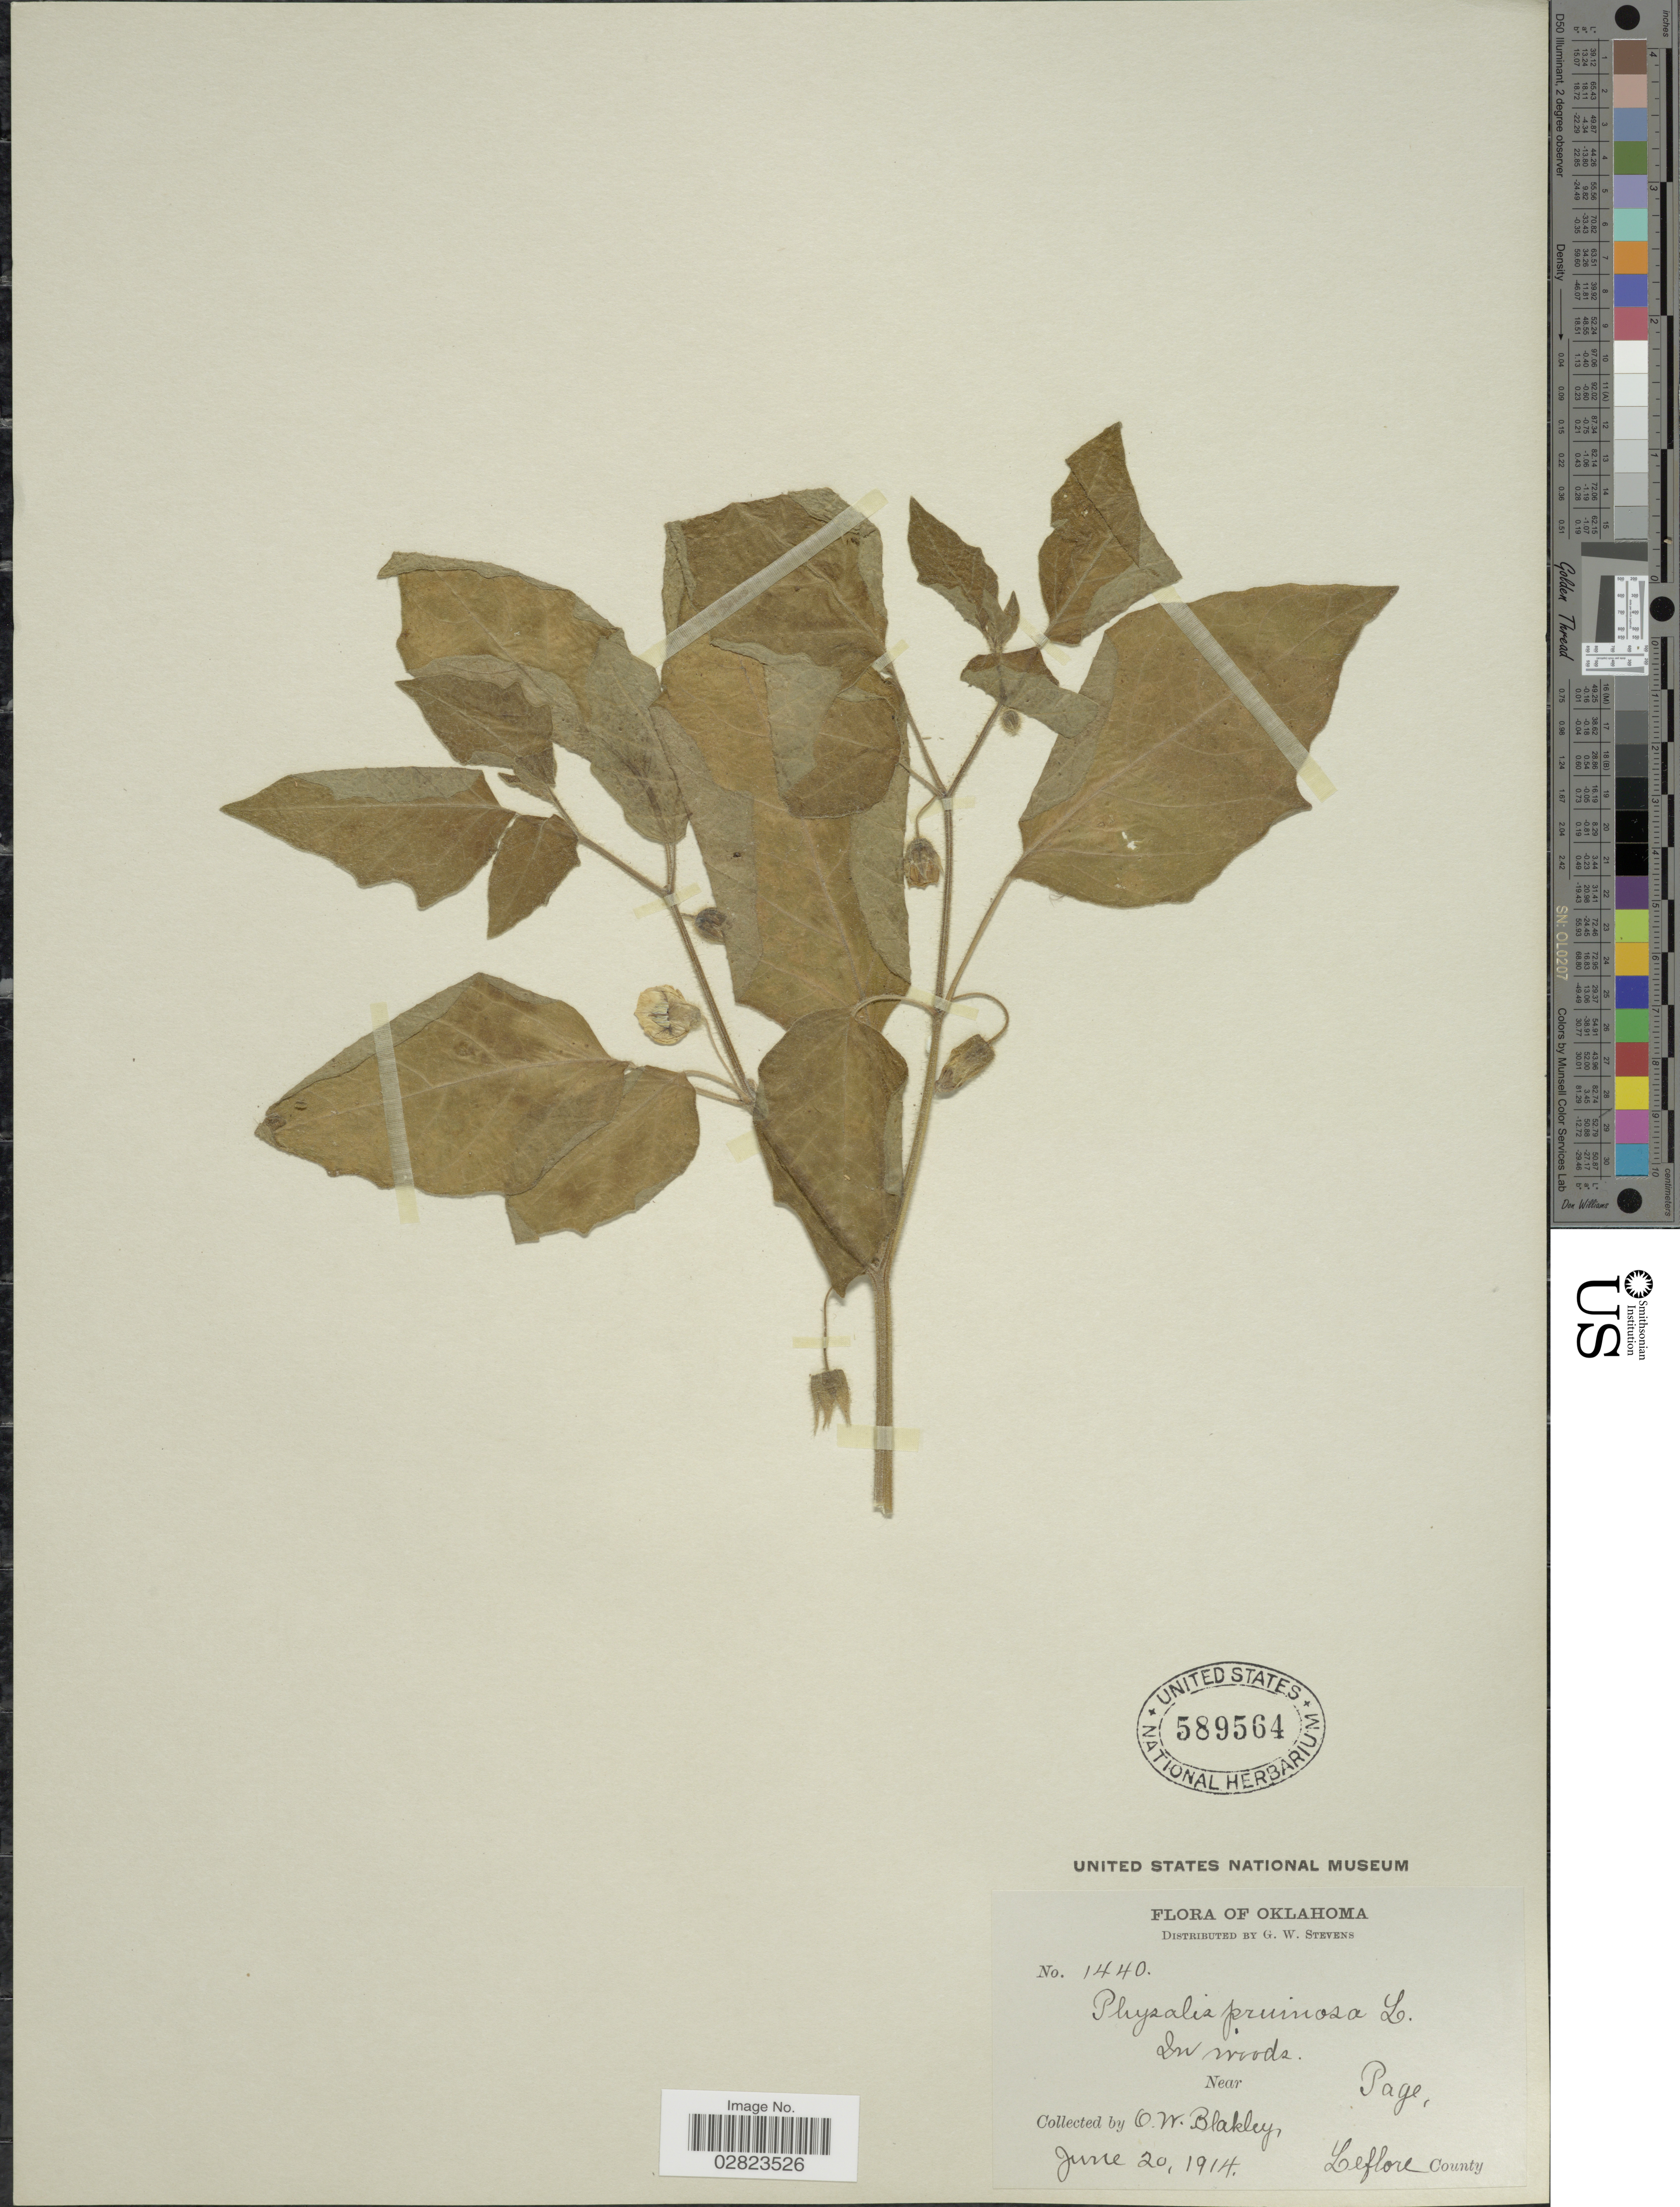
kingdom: Plantae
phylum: Tracheophyta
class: Magnoliopsida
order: Solanales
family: Solanaceae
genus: Physalis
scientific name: Physalis heterophylla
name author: Nees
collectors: O. Blakley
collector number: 1440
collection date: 1914-06-20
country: United States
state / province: Oklahoma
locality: Near Page, Leflore County.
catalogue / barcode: US 589564